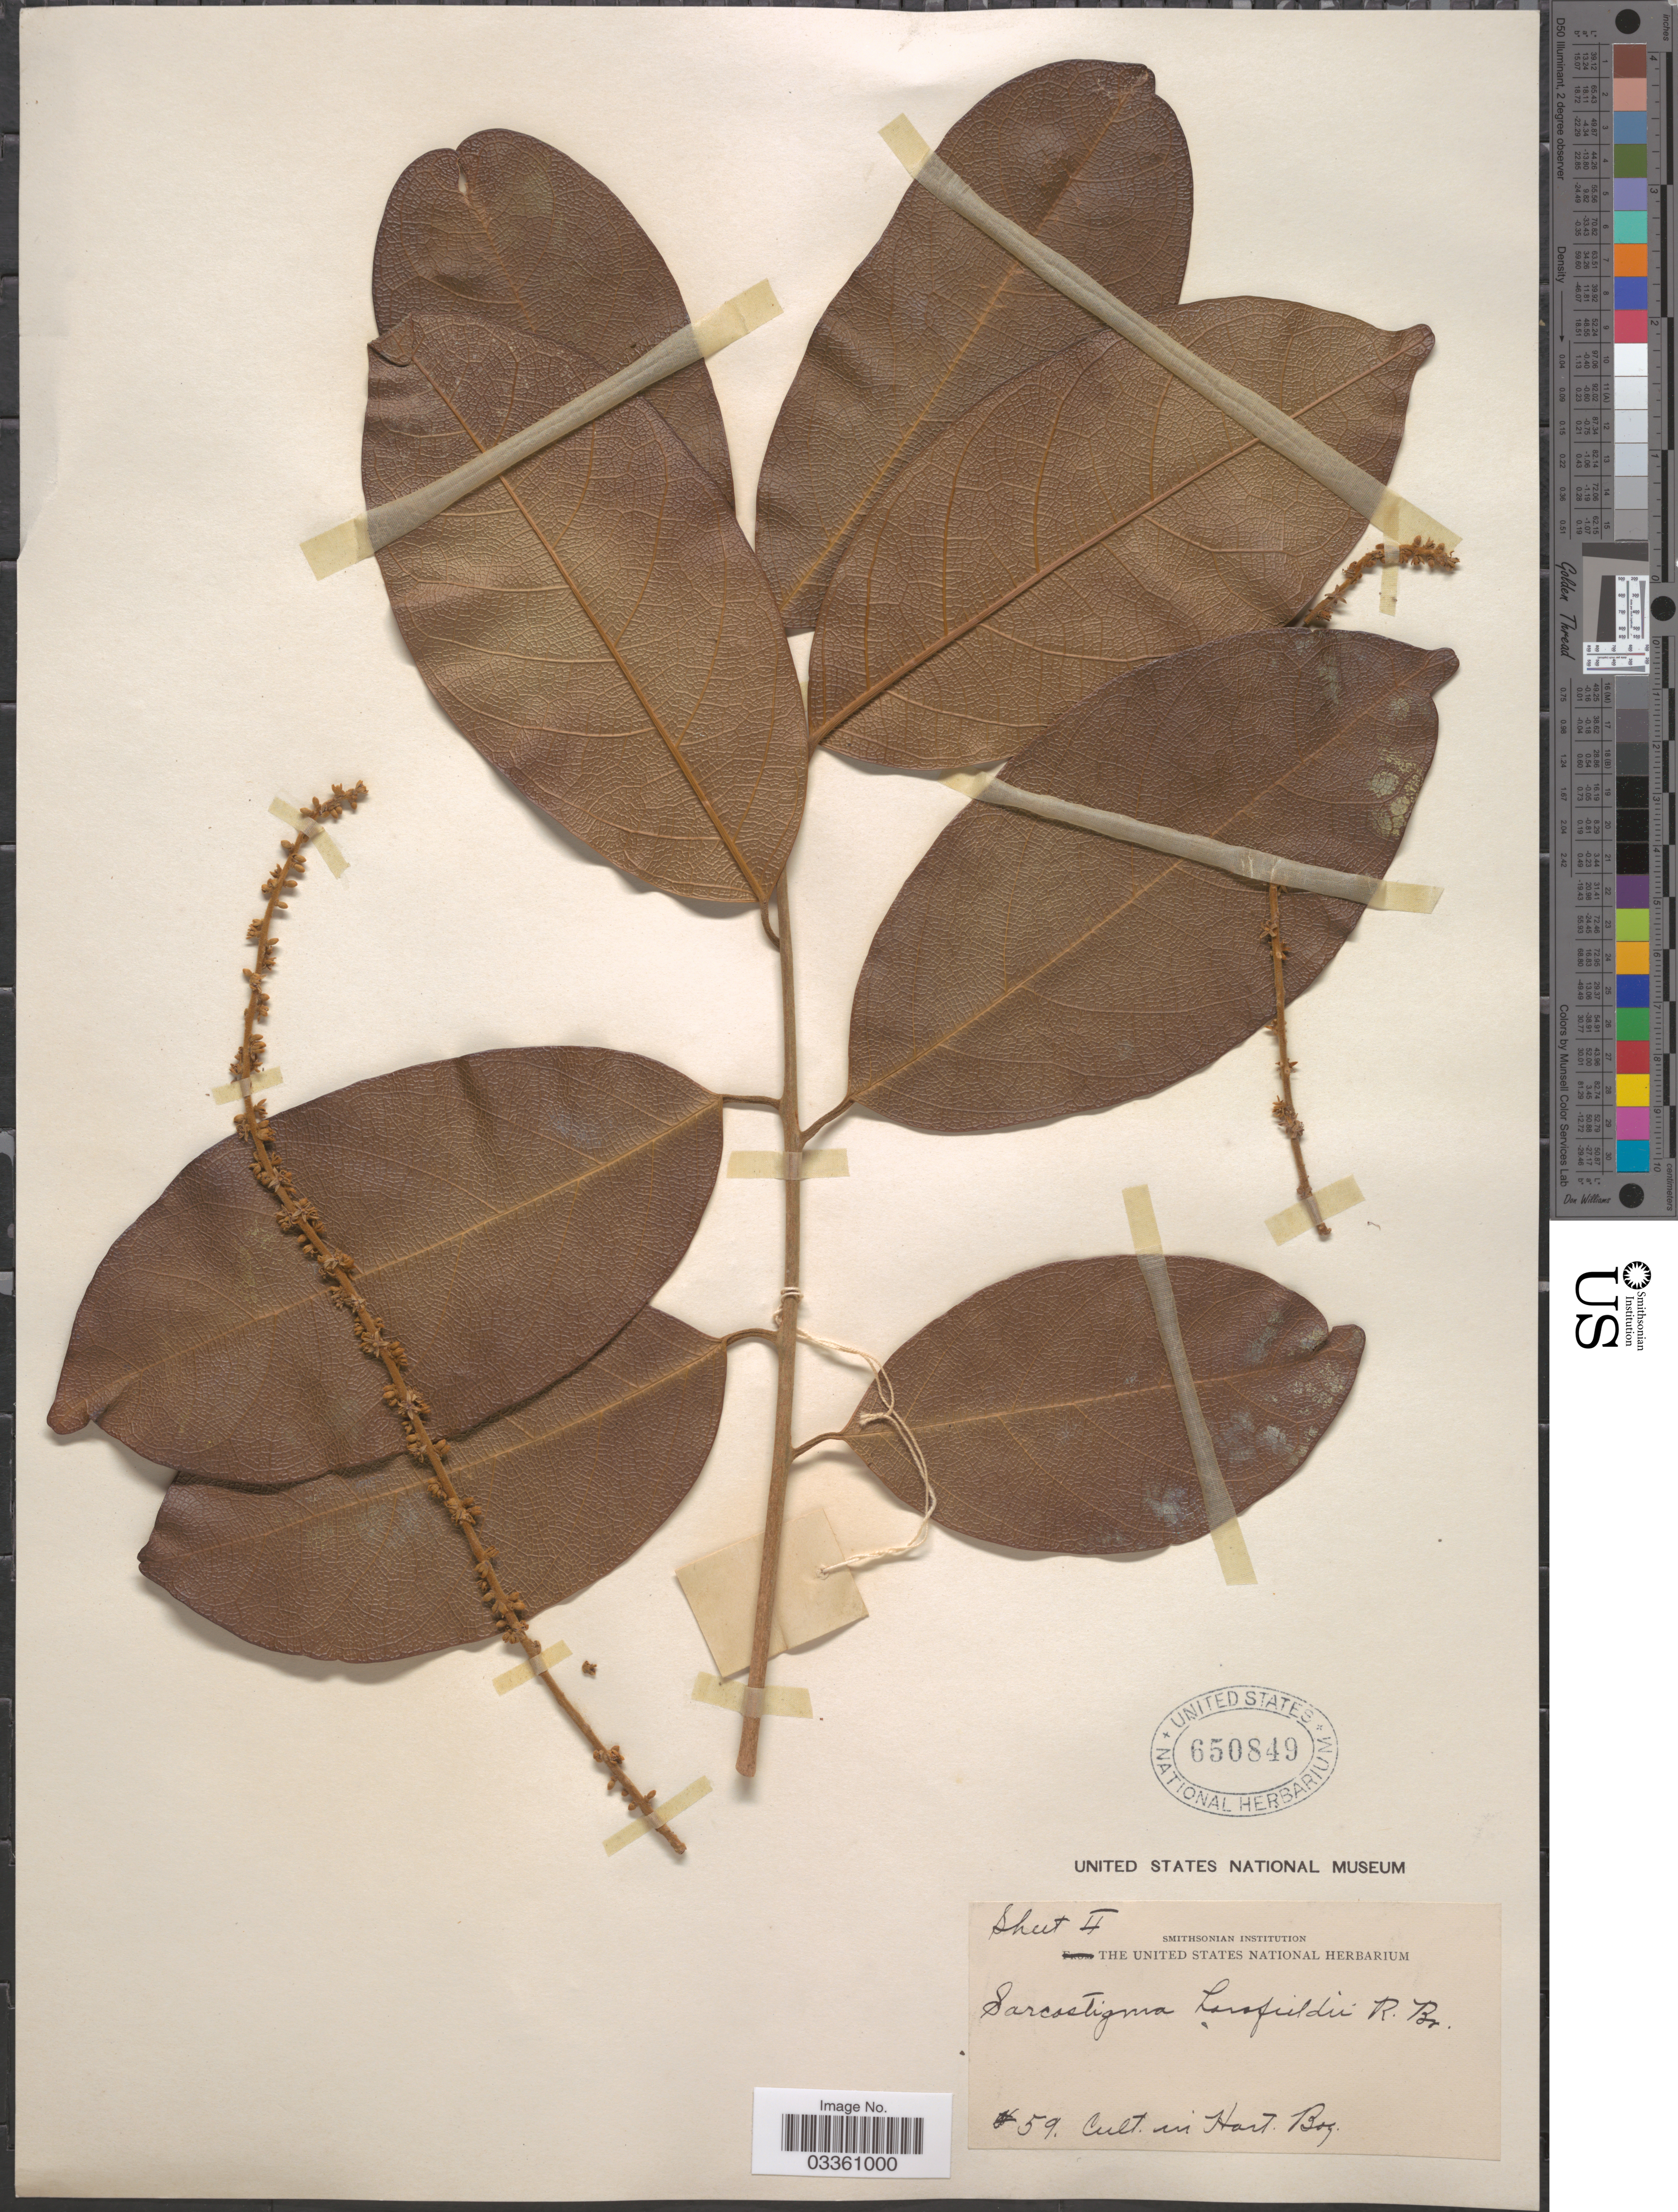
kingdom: Plantae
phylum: Tracheophyta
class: Magnoliopsida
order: Icacinales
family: Icacinaceae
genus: Sarcostigma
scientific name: Sarcostigma kleinii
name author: Wight & Arn.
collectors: ex herb. United States National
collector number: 59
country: United States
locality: Cult. in Hort. Bog.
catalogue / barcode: US 650849